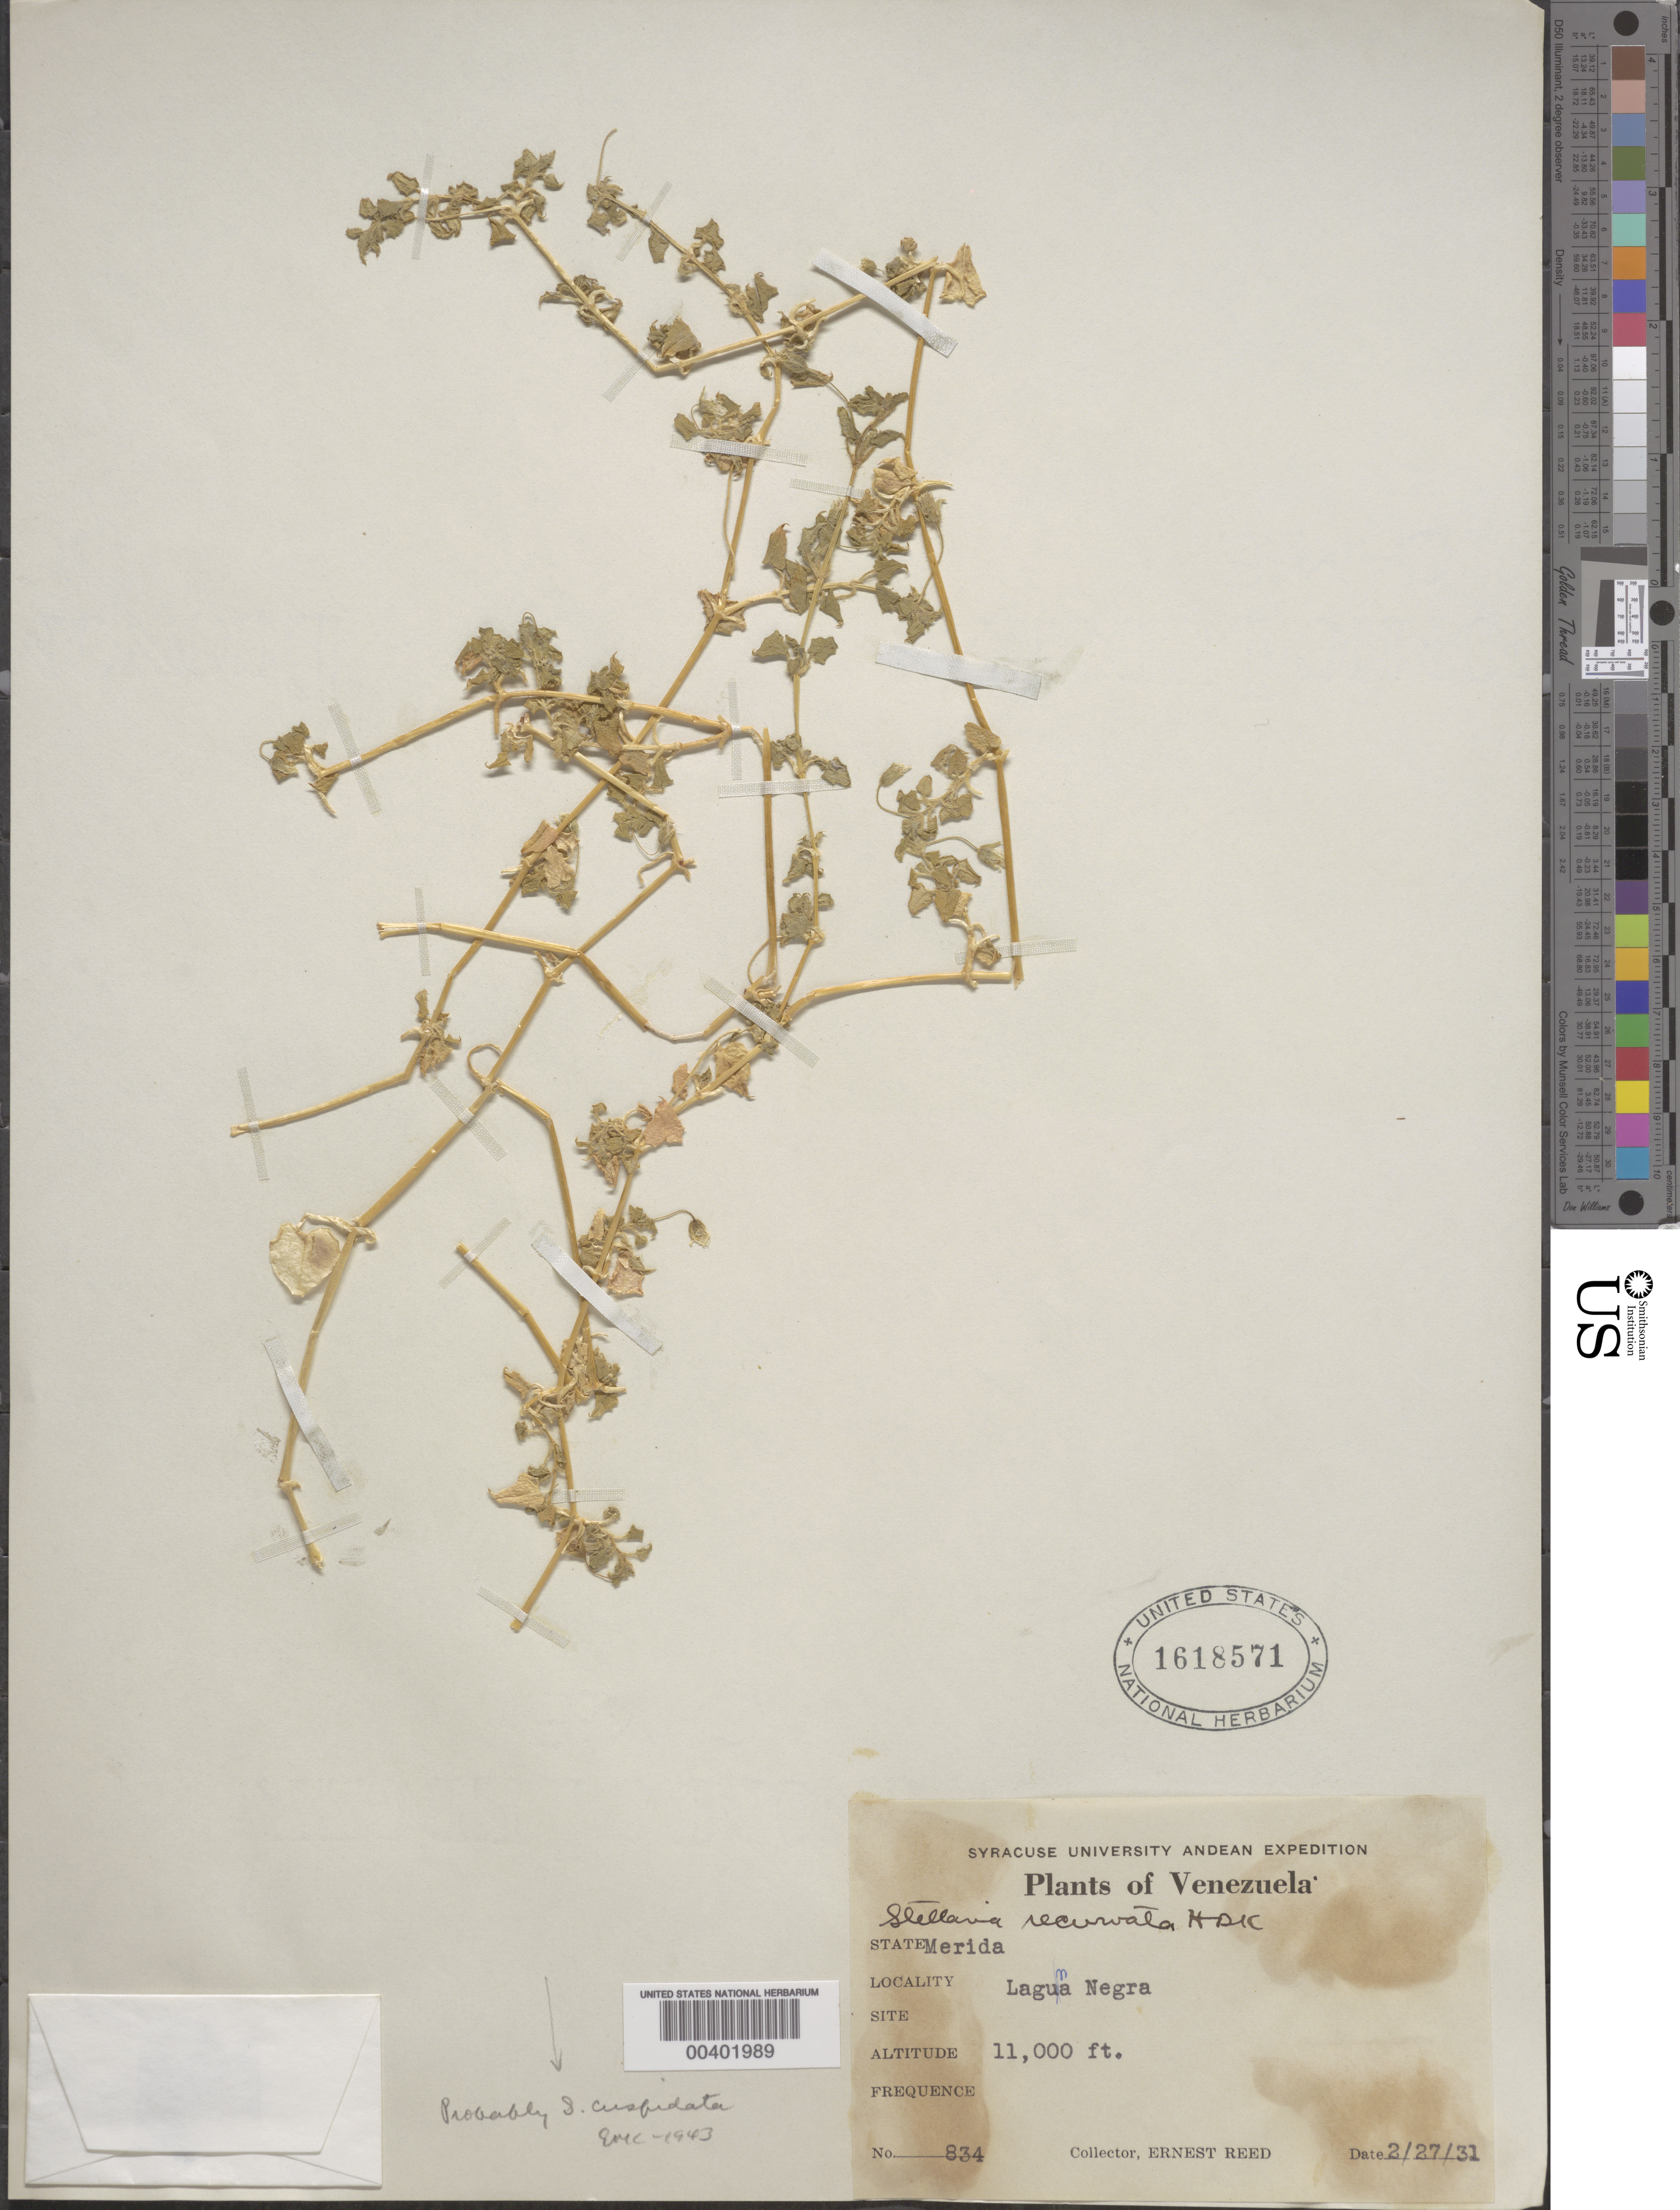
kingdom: Plantae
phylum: Tracheophyta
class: Magnoliopsida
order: Caryophyllales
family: Caryophyllaceae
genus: Stellaria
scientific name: Stellaria cuspidata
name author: Willd. ex Schltdl.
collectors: E. Reed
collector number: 834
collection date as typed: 27 Feb 1931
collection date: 1931-02-27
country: Venezuela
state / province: Mérida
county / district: Rangel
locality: Laguna Negra Negra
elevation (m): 3353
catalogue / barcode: US 1618571